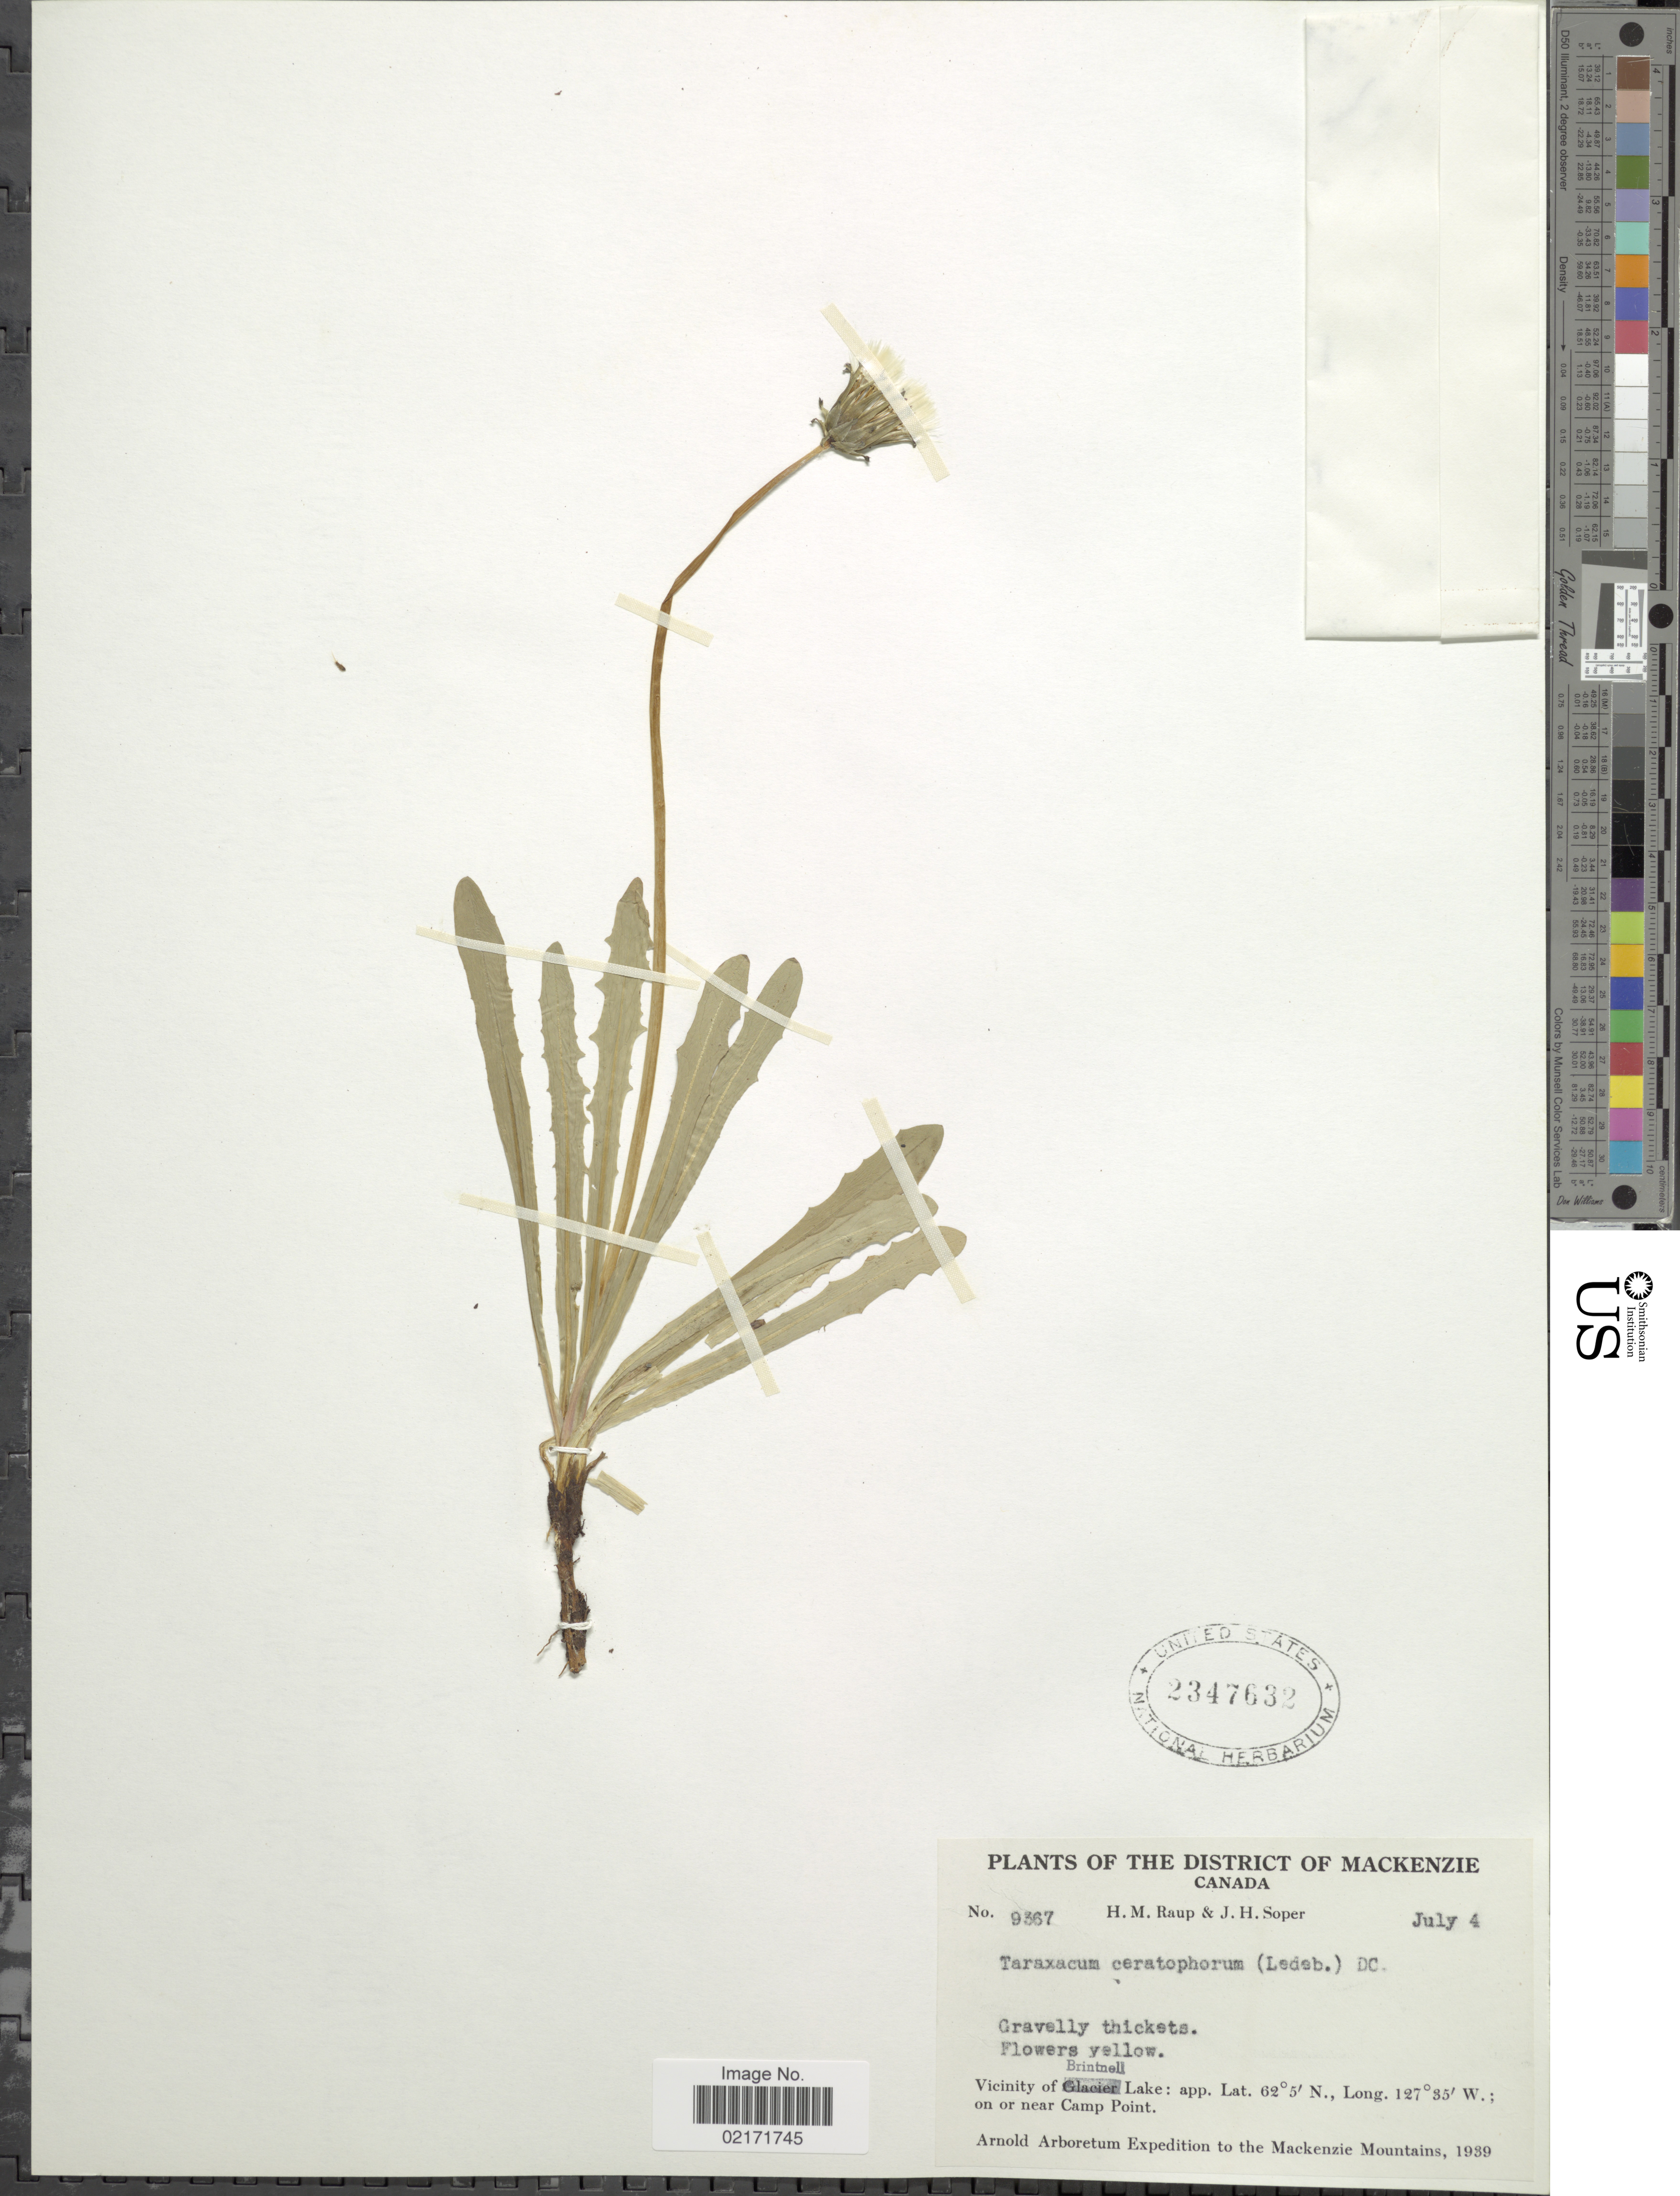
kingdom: Plantae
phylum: Tracheophyta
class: Magnoliopsida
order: Asterales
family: Asteraceae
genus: Taraxacum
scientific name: Taraxacum ceratophorum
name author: (Ledeb.) DC.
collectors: H. Raup & J. H. Soper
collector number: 9367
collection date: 1939-07-04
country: Canada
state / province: British Columbia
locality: District of Mackenzie. Canada. Vicinity of Brintnell Lake; on or near Camp Point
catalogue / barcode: US 2347632